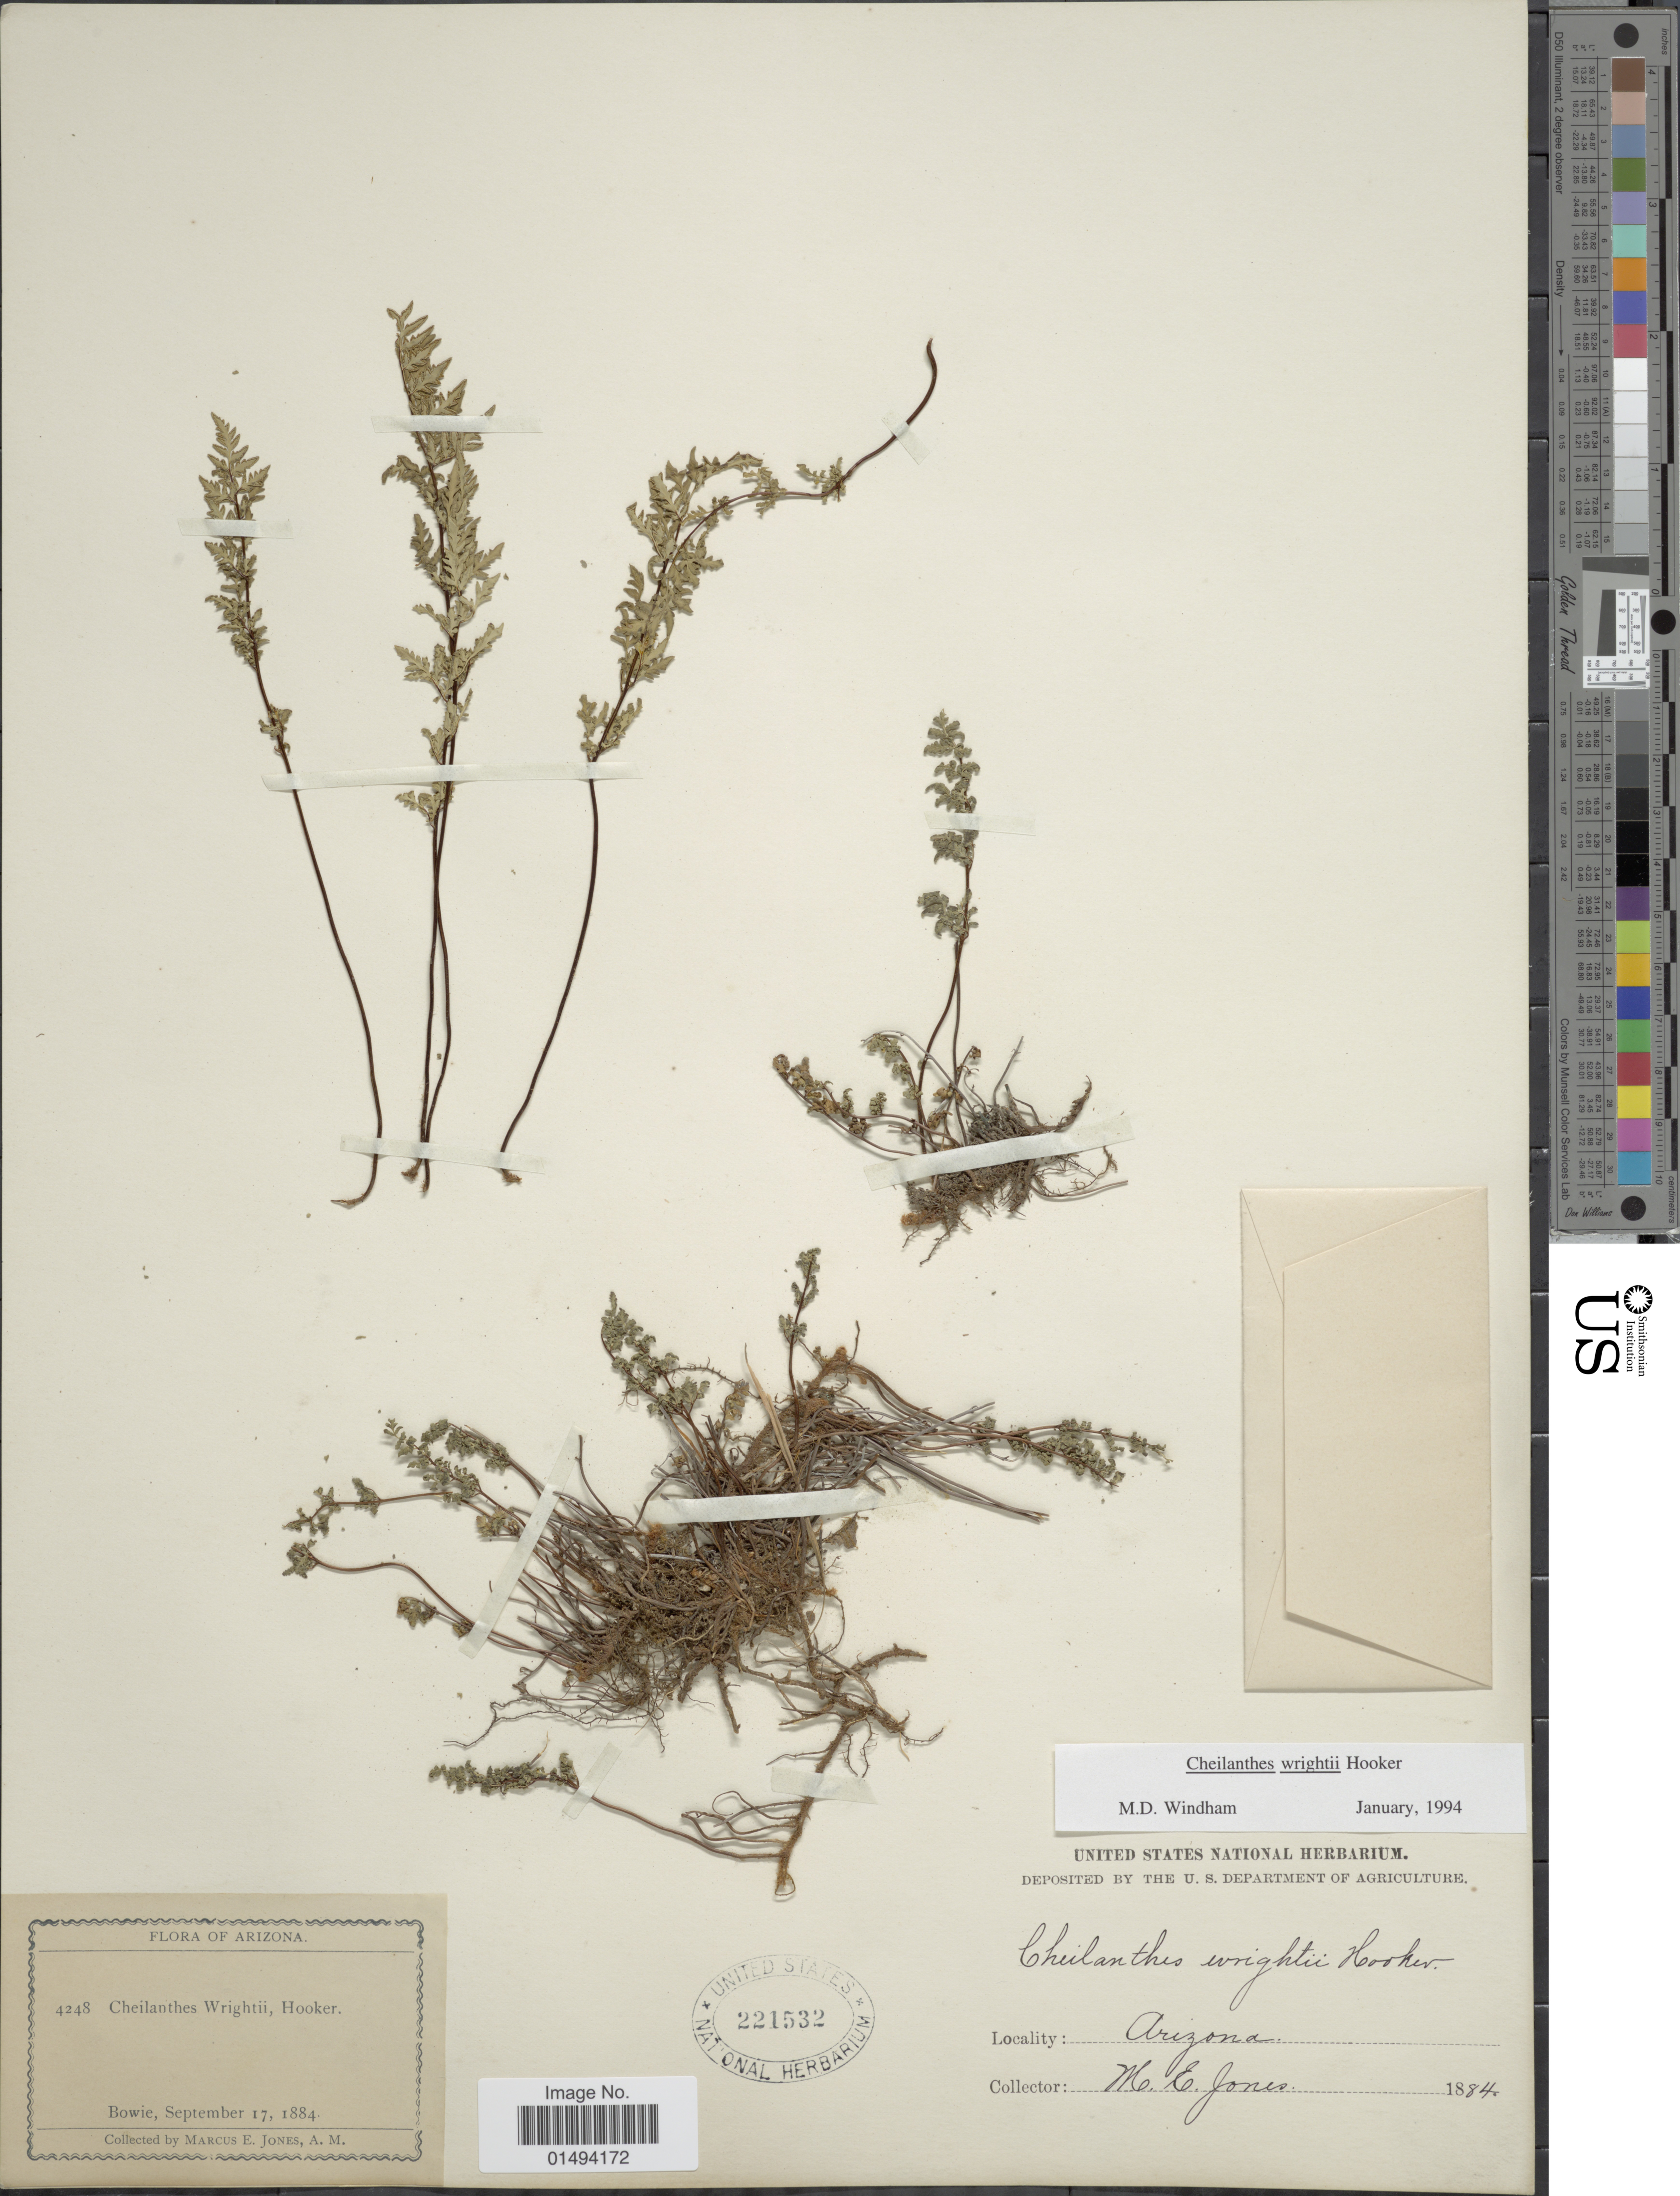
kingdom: Plantae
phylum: Tracheophyta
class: Polypodiopsida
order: Polypodiales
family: Pteridaceae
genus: Myriopteris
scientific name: Myriopteris wrightii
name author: (Hook.) Grusz & Windham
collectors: M. E. Jones & A. M. Jones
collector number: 4248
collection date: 1884-09-17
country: United States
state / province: Arizona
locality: Arizona, Bowie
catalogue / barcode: US 221532